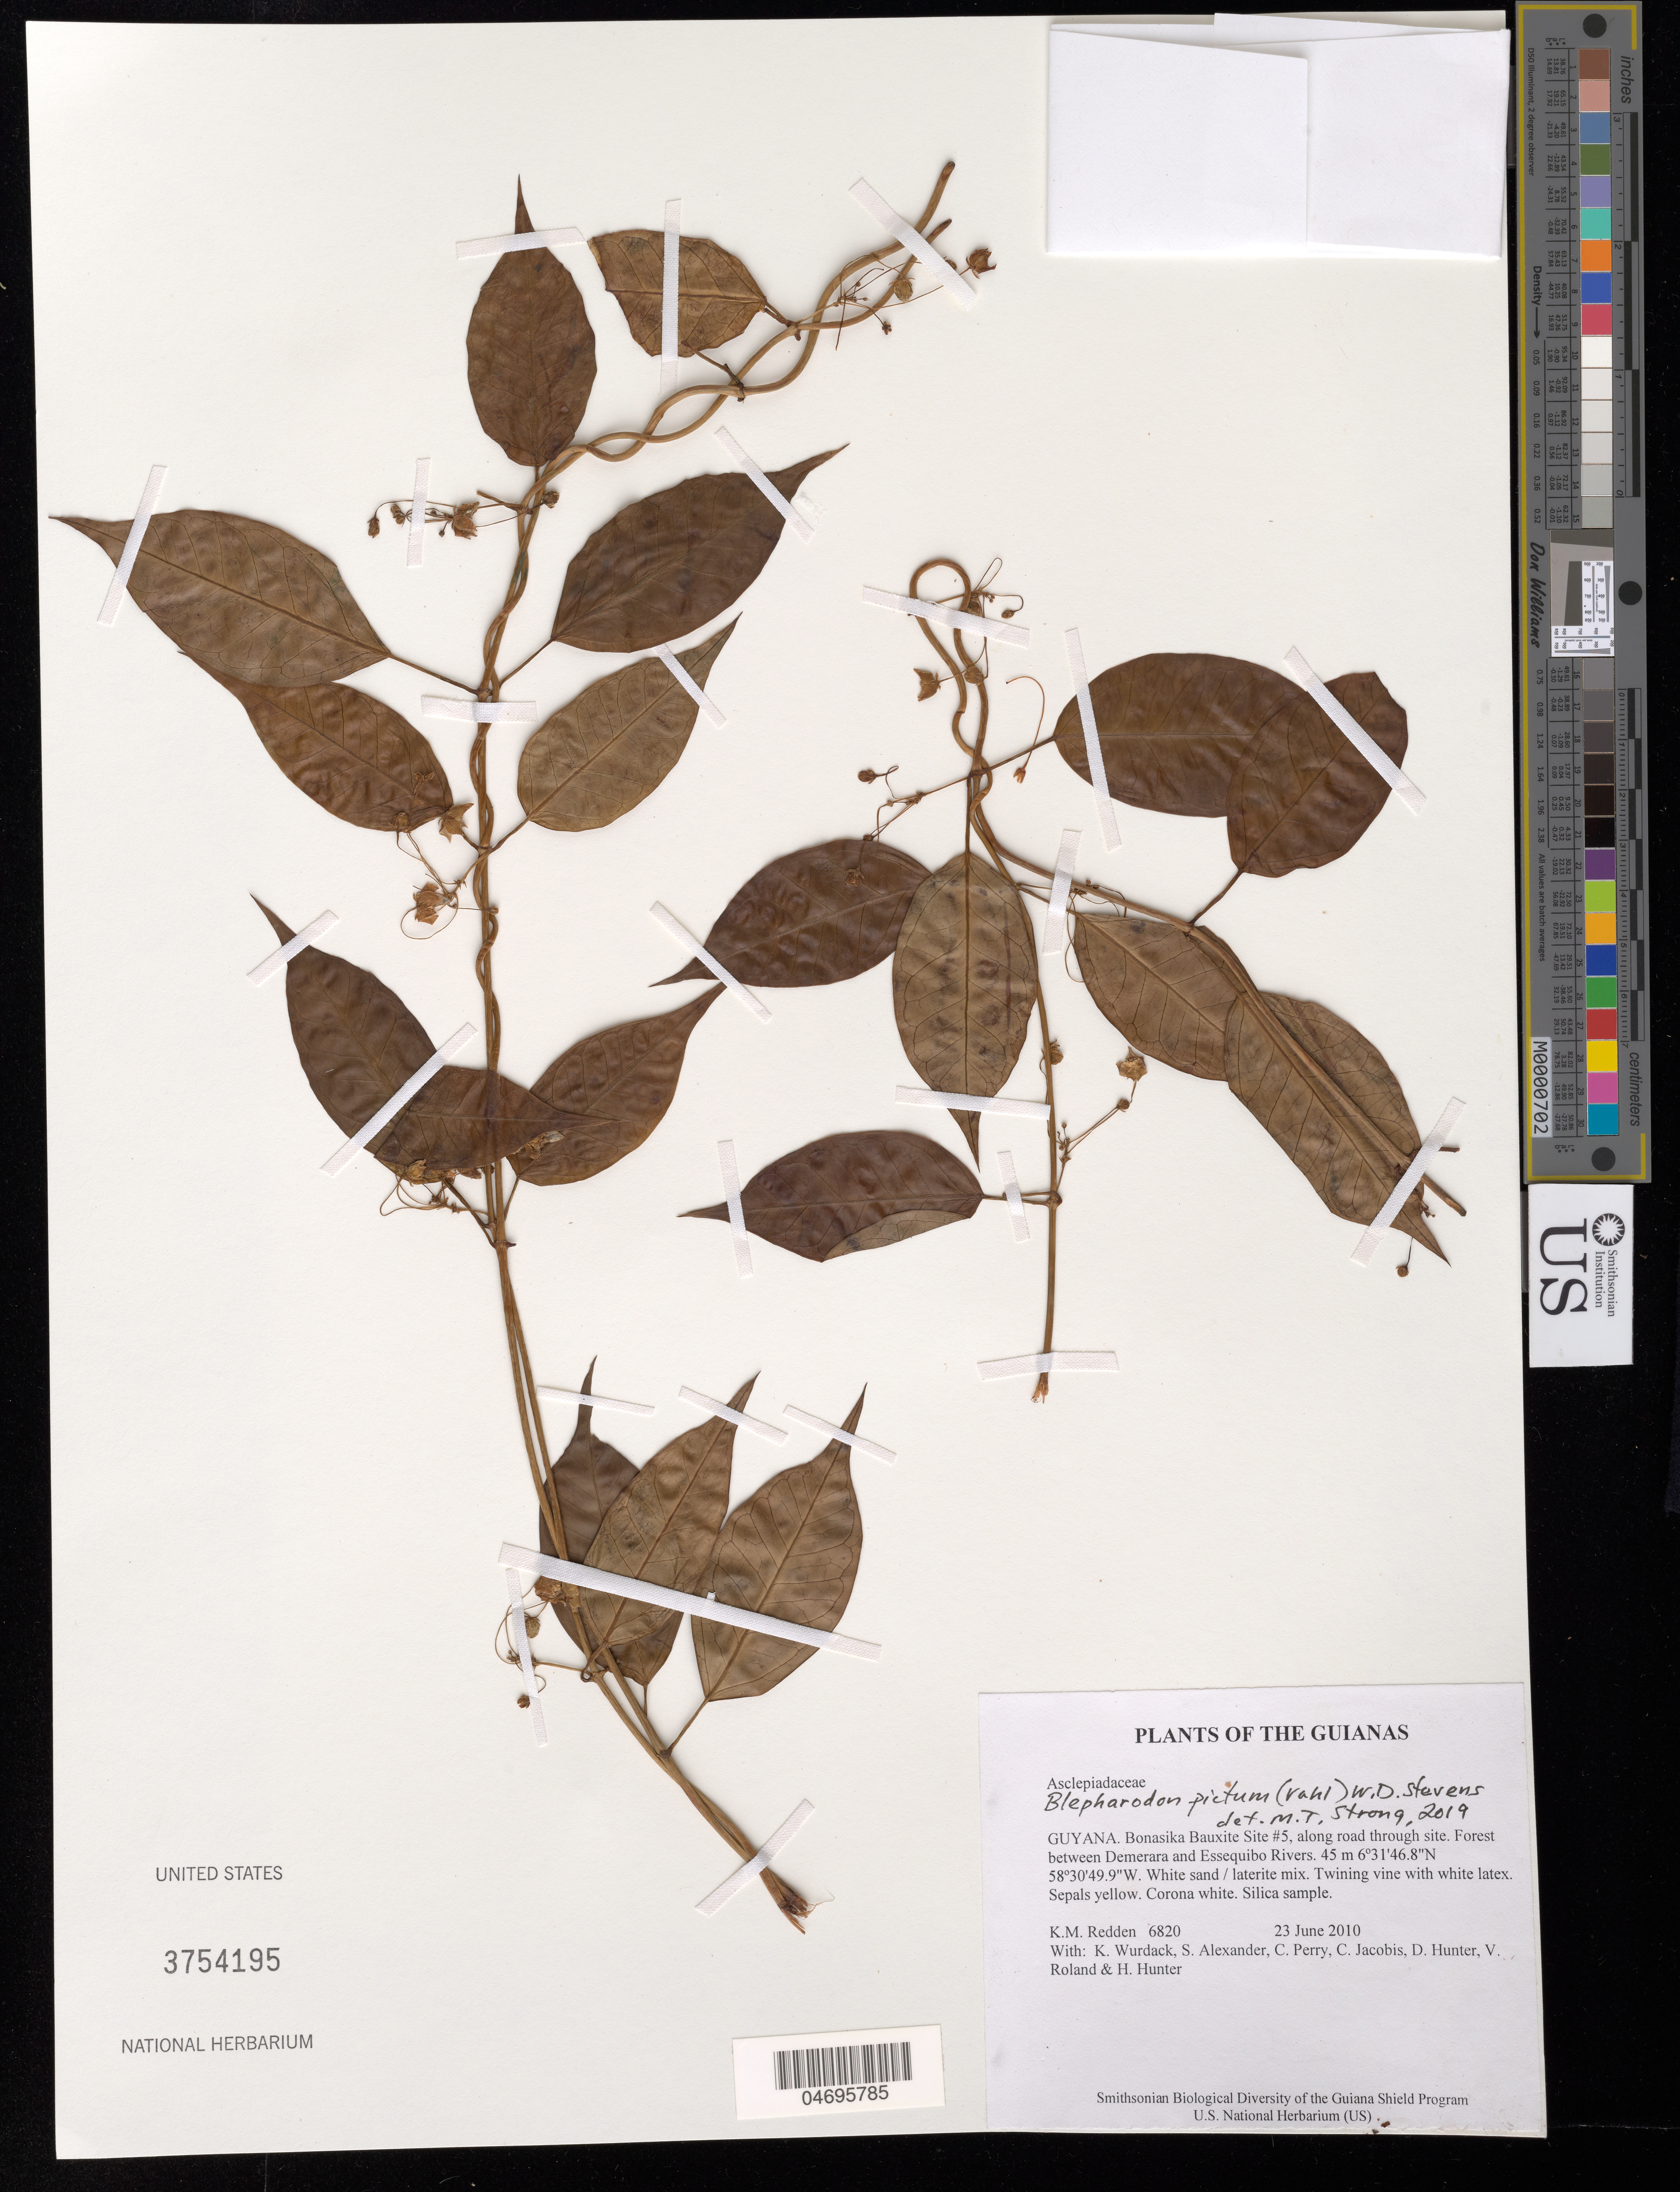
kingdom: Plantae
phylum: Tracheophyta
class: Magnoliopsida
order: Gentianales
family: Apocynaceae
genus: Blepharodon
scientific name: Blepharodon pictum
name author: (Vahl) W.D. Stevens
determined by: Strong, Mark T., (BOT), Smithsonian Institution - National Museum of Natural History (UNITED STATES)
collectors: K. M. Redden, K. Wurdack, S. N. Alexander, C. Perry, C. Jacobis, D. Hunter, V. Roland & H. Hunter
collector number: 6820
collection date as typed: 23 June 2010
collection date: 2010-06-23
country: Guyana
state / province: Essequibo Isl-W. Demerara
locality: Bonasika Bauxite Site #5, along road through site. Forest between Demerara and Essequibo Rivers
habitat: White sand / laterite mix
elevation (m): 45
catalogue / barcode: US 3754195